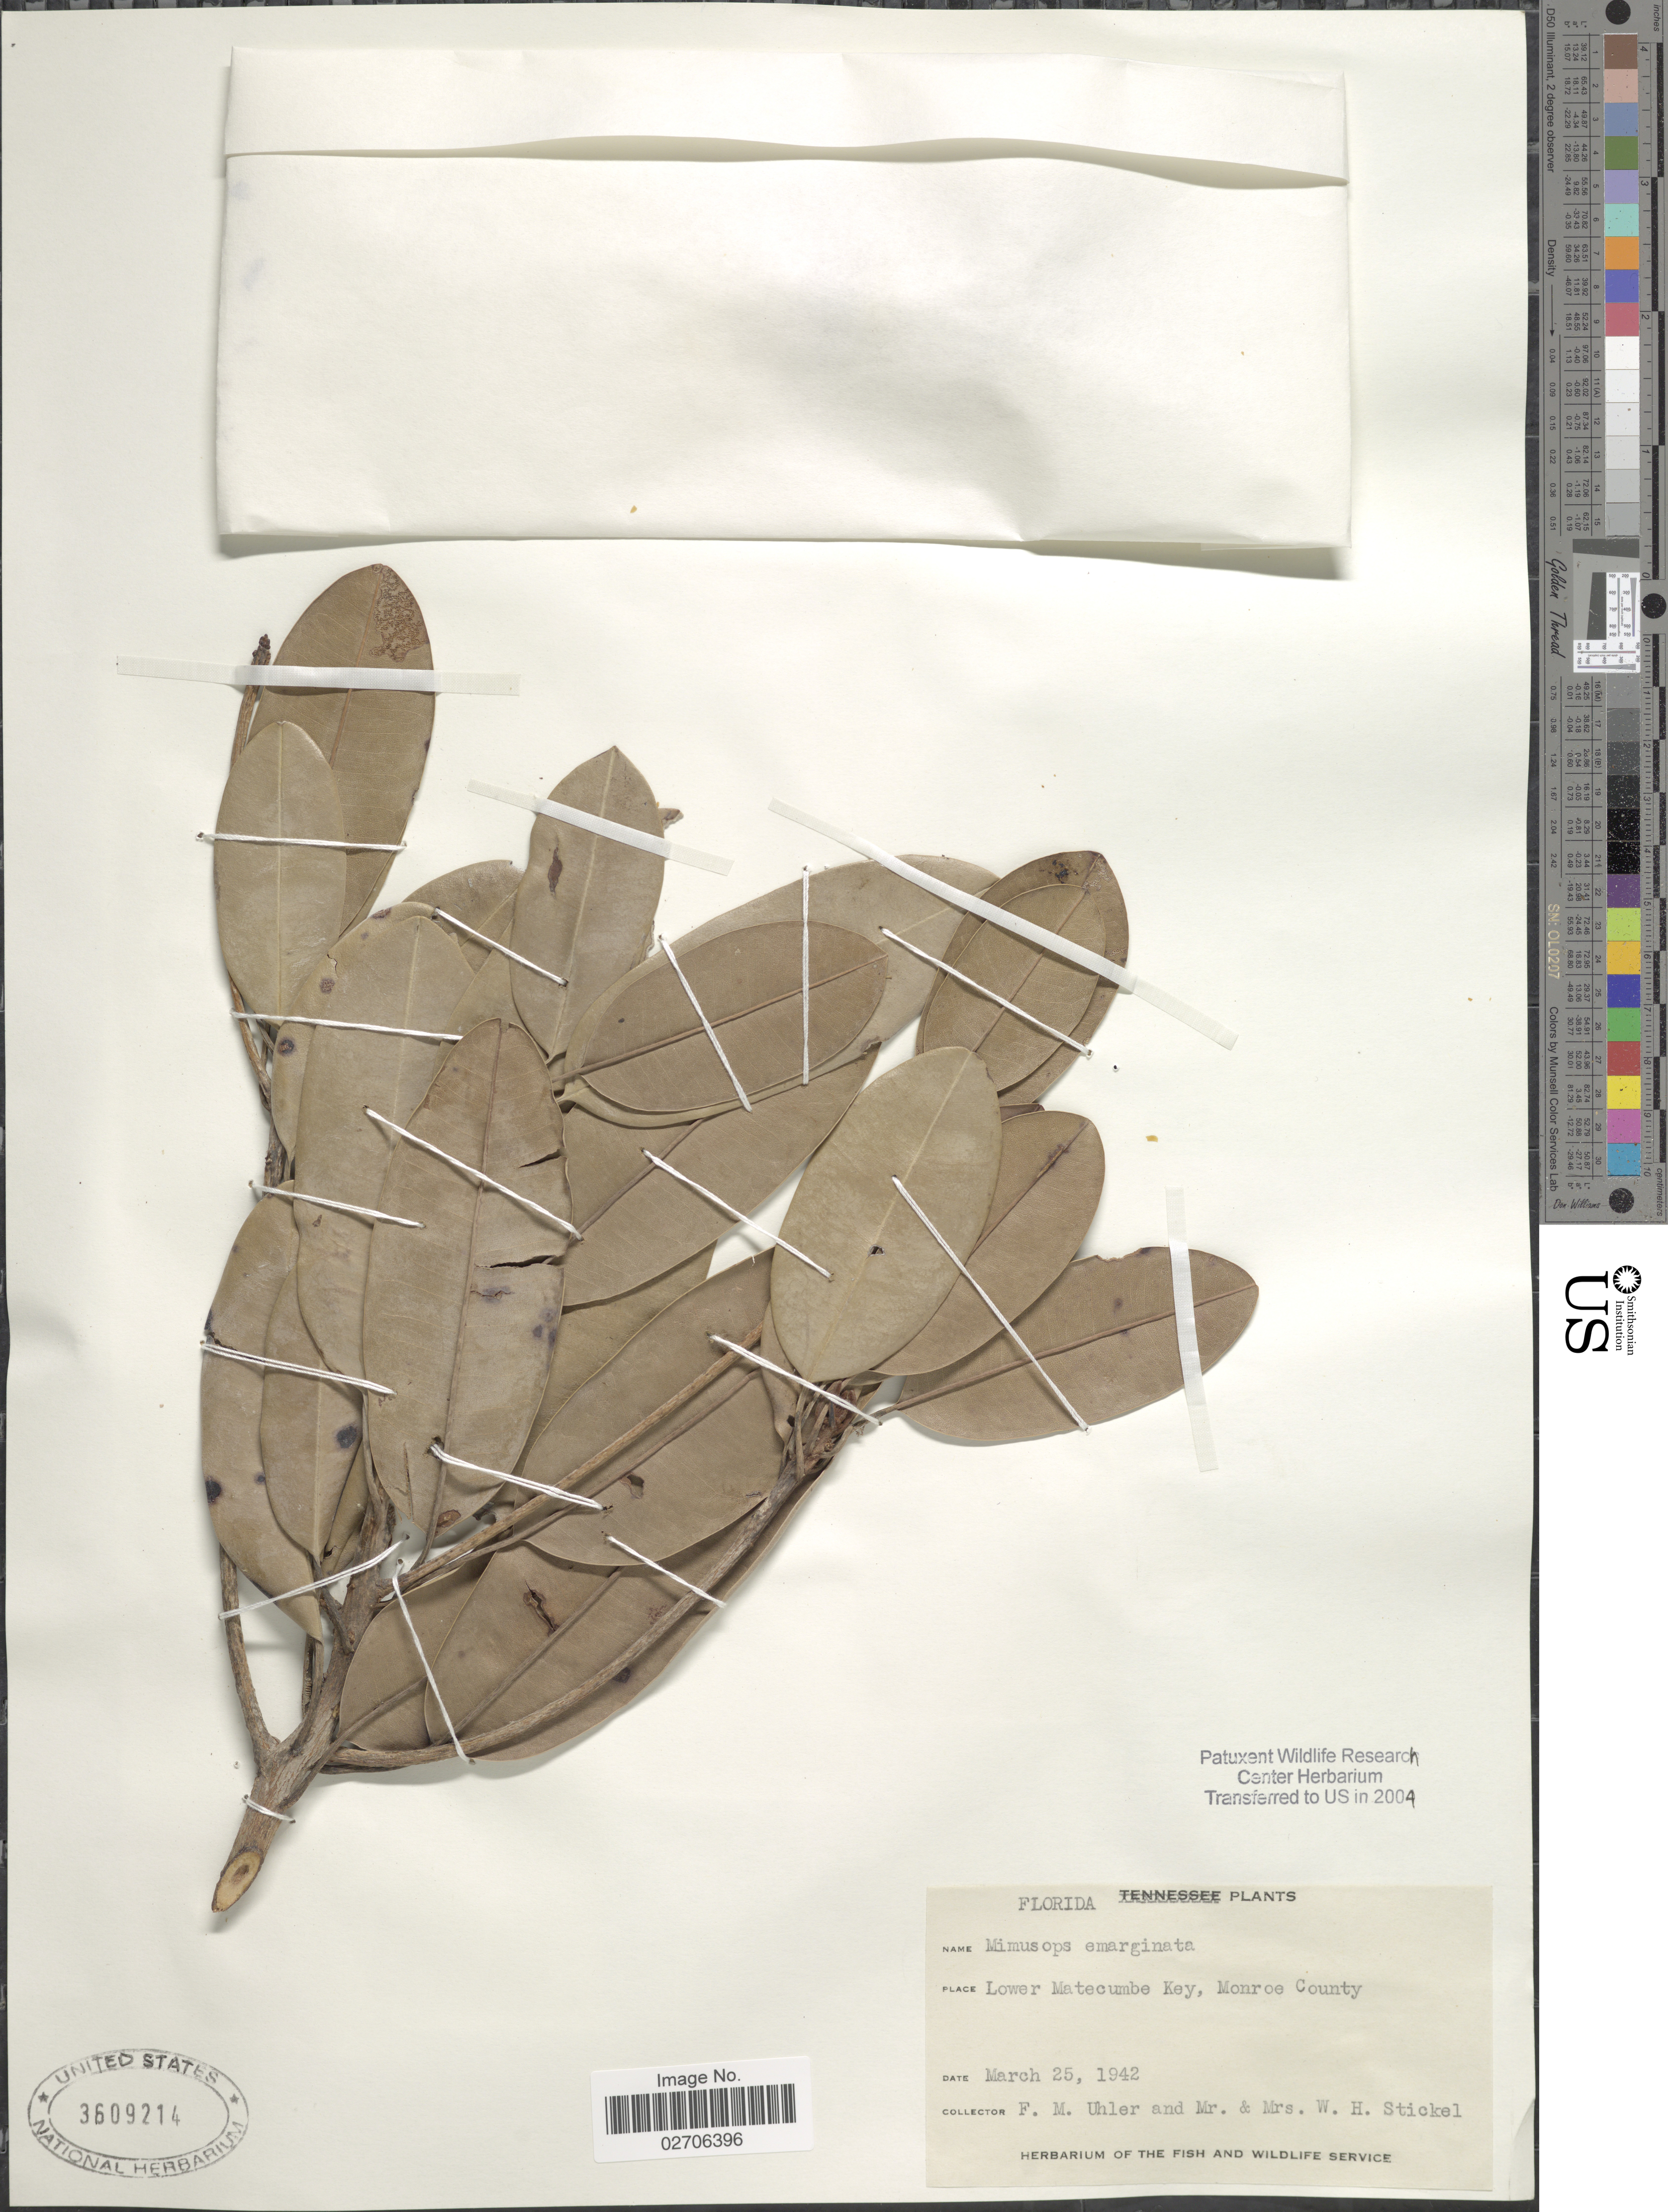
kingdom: Plantae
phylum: Tracheophyta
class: Magnoliopsida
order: Ericales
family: Sapotaceae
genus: Manilkara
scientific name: Manilkara emarginata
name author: (L.) Britton & P. Wilson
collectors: F. M. Uhler, W. Stickel & W. Stickel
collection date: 1942-03-25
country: United States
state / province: Florida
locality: Lower Mateccumbe Key, Monroe County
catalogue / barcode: US 3609214